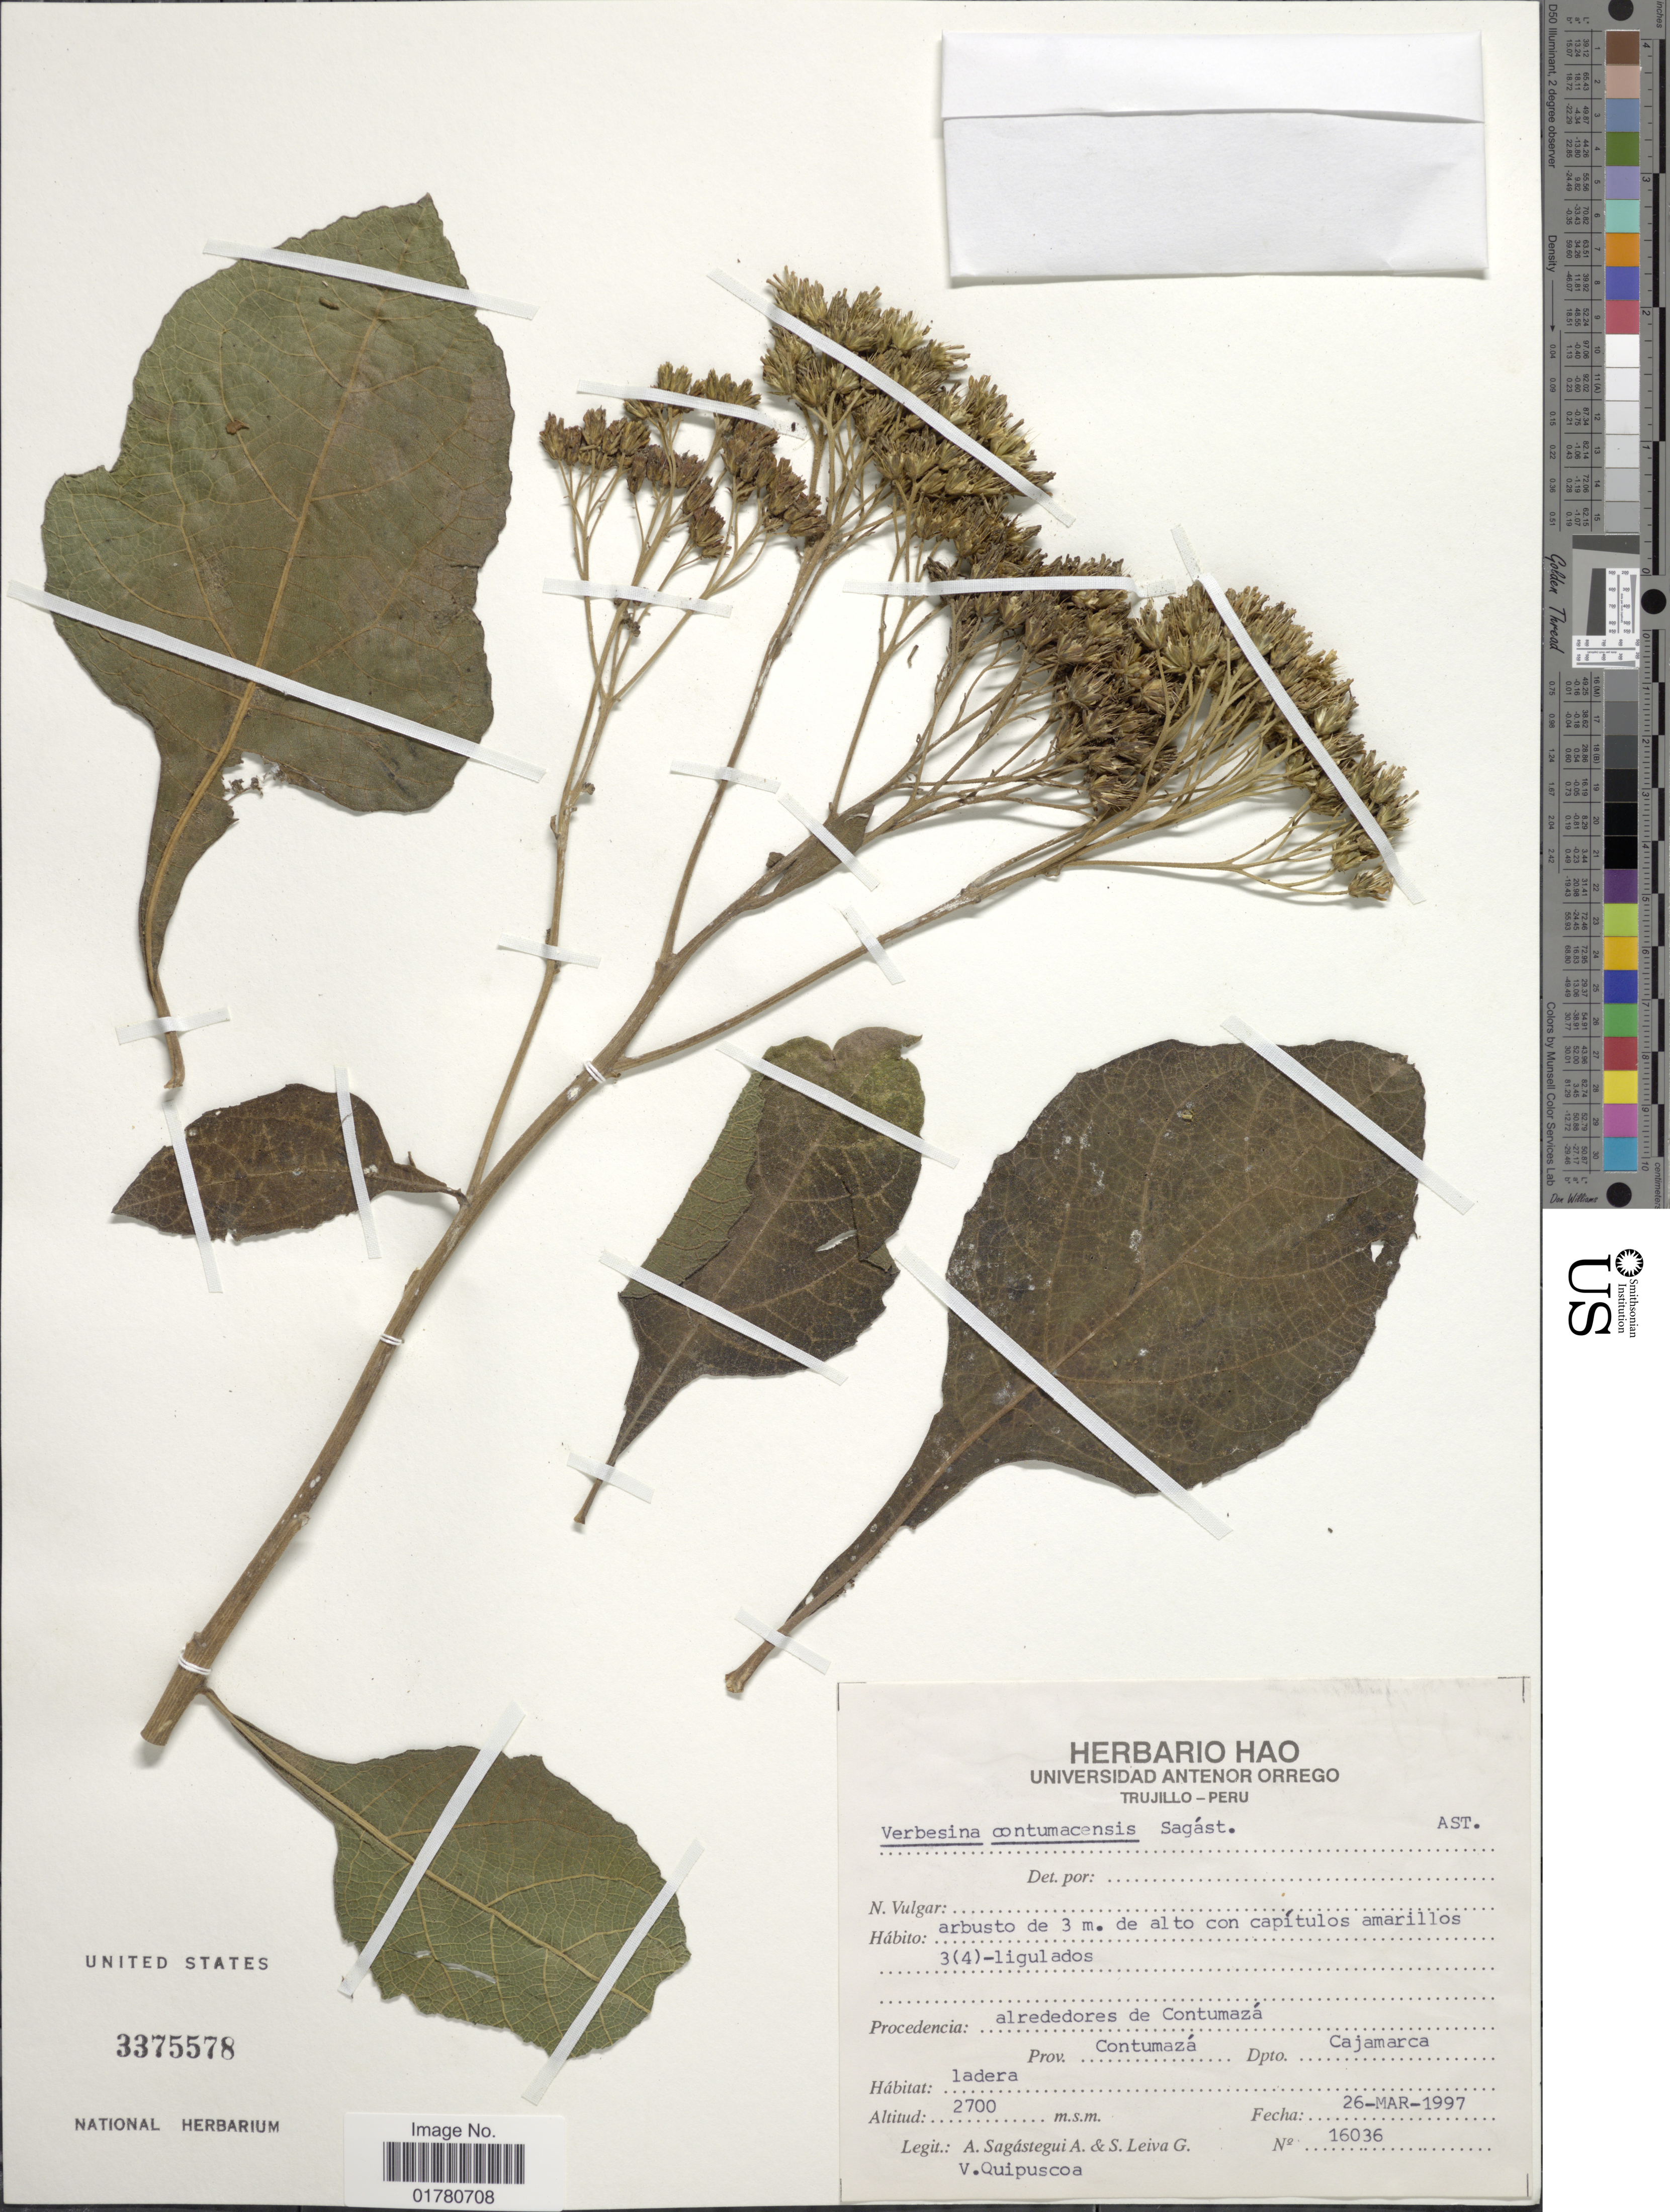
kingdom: Plantae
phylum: Tracheophyta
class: Magnoliopsida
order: Asterales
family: Asteraceae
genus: Verbesina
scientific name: Verbesina contumacensis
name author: Sagást.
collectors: A. Sagástegui A., S. Leiva G. & V. Quipuscoa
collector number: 16036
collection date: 1997-03-26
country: Peru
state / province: Cajamarca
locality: Alrededores de Contumazá, Prov. Contumazá, Dpto Cajamarca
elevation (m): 2700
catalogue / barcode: US 3375578